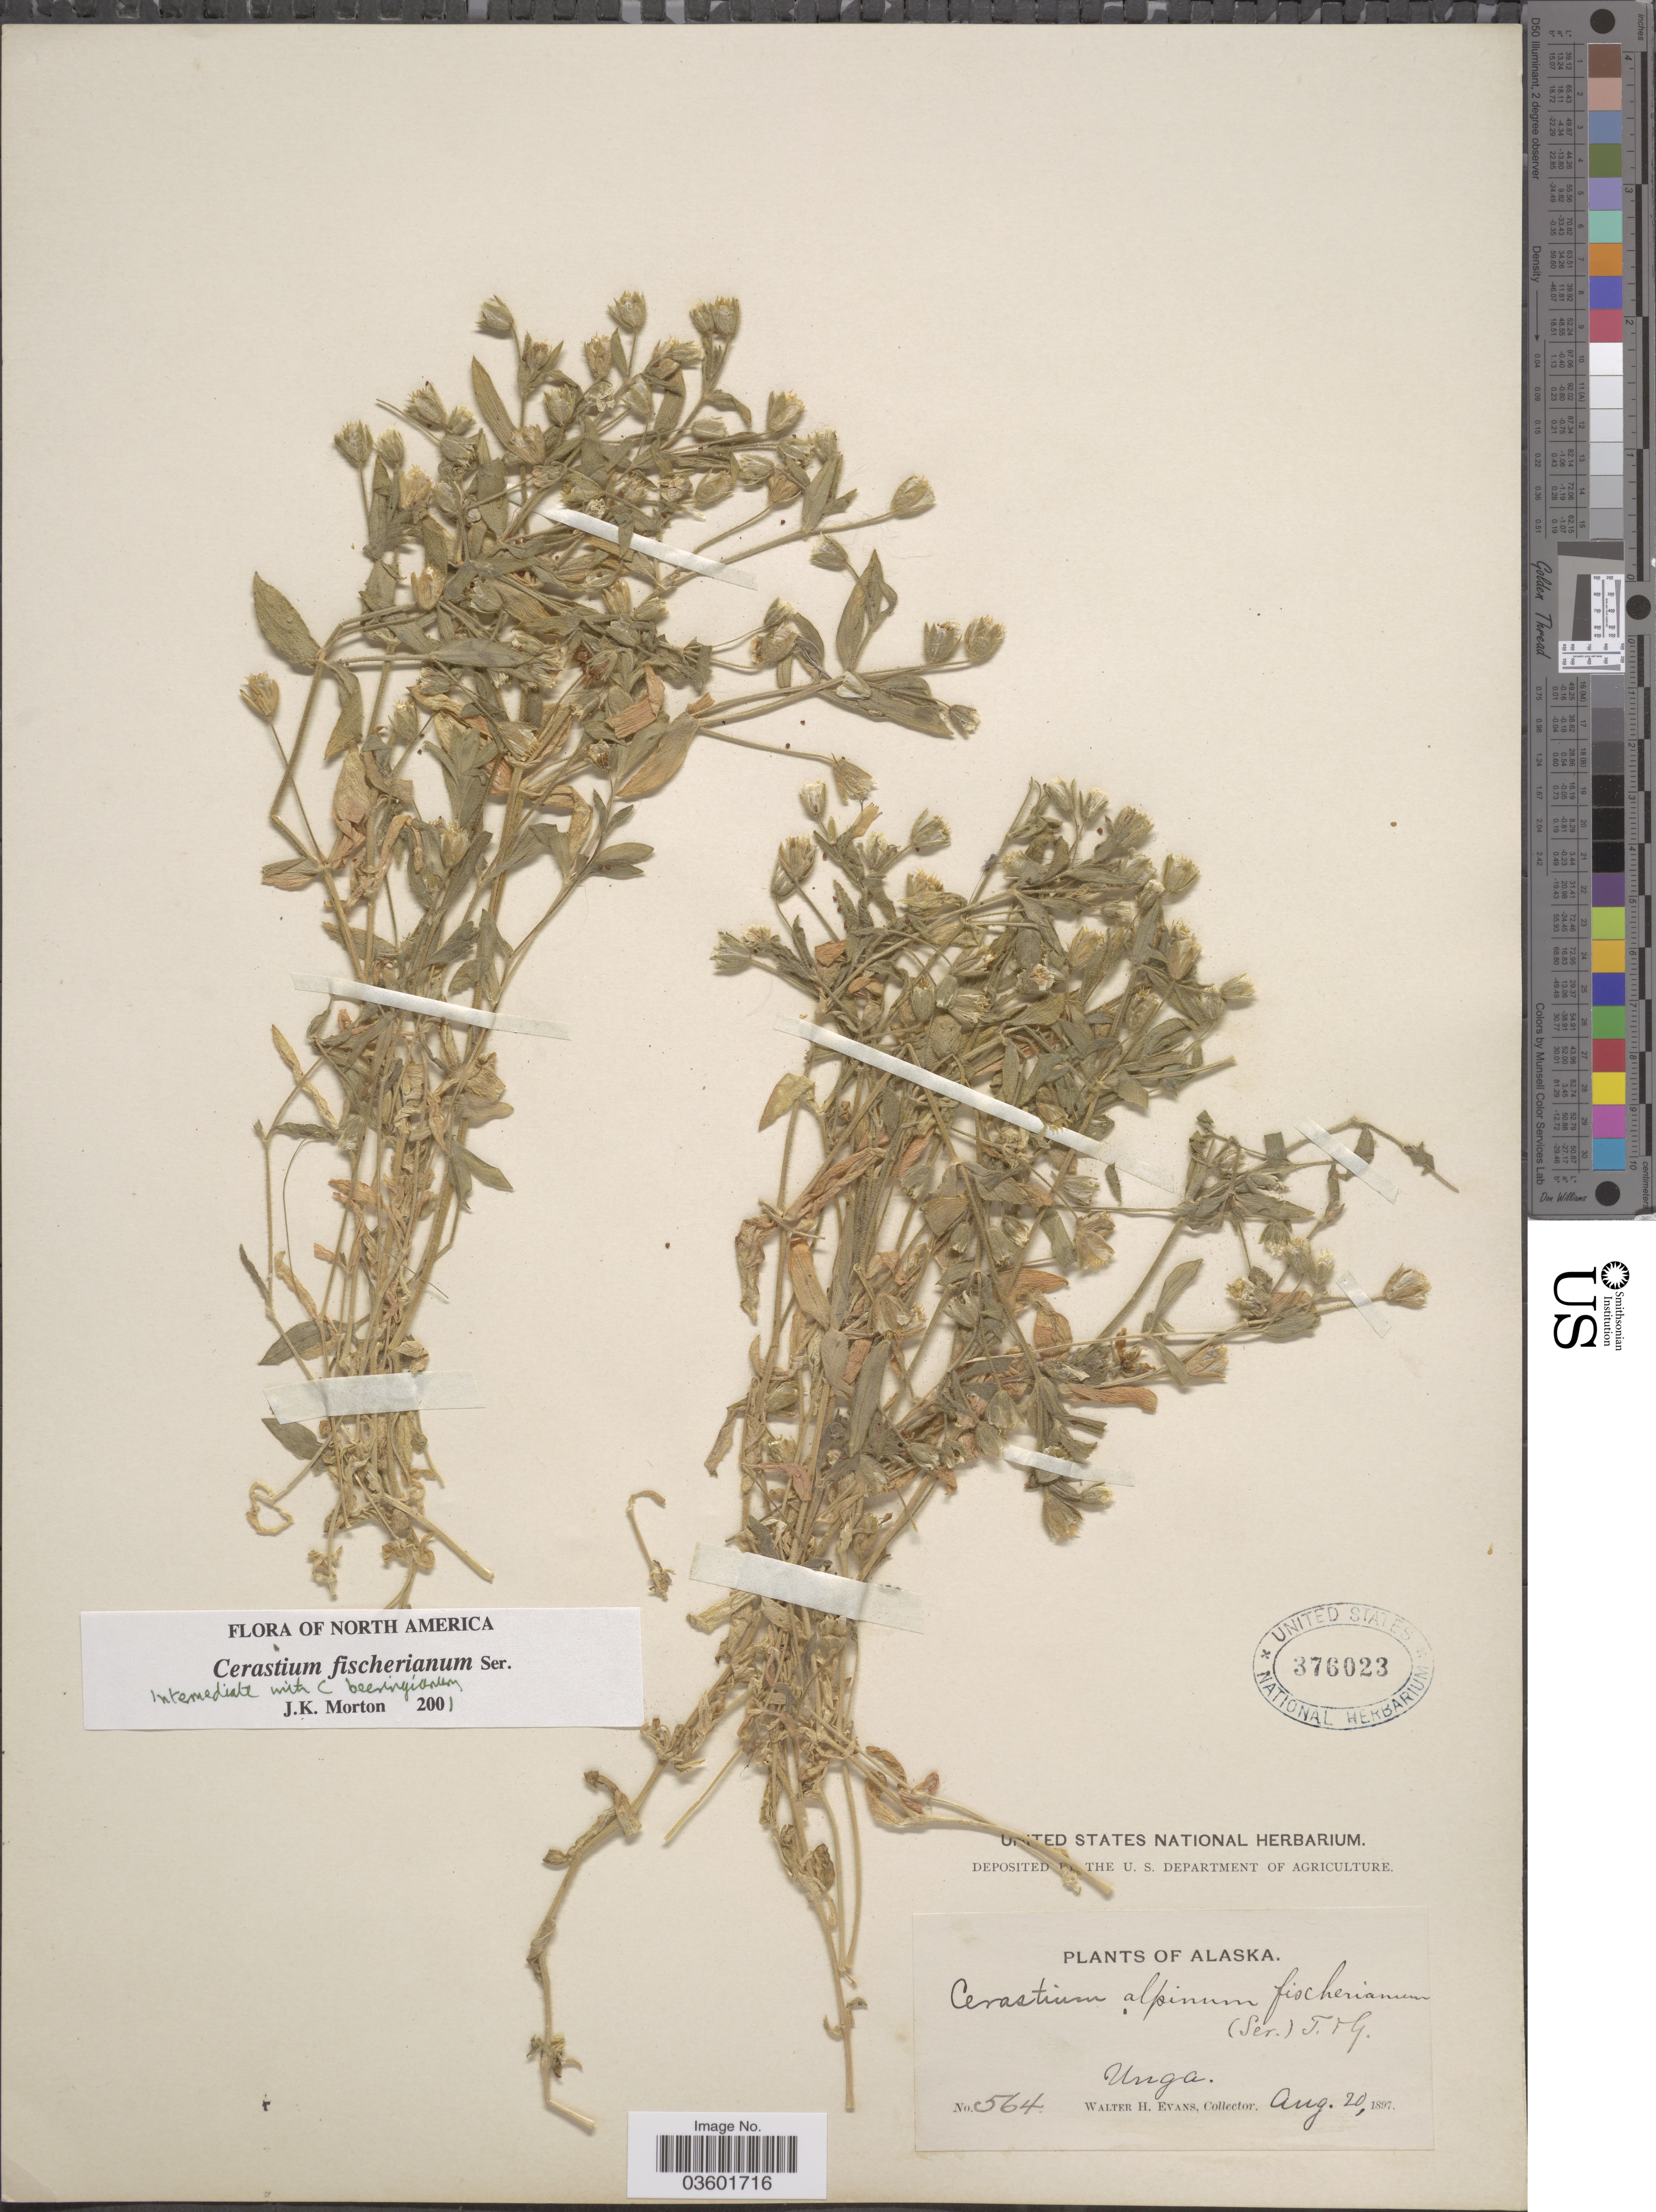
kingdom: Plantae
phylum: Tracheophyta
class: Magnoliopsida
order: Caryophyllales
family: Caryophyllaceae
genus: Cerastium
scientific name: Cerastium fischerianum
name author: Ser.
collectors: W. H. Evans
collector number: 564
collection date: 1897-08-20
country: United States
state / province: Alaska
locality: Unga.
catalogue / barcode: US 376023